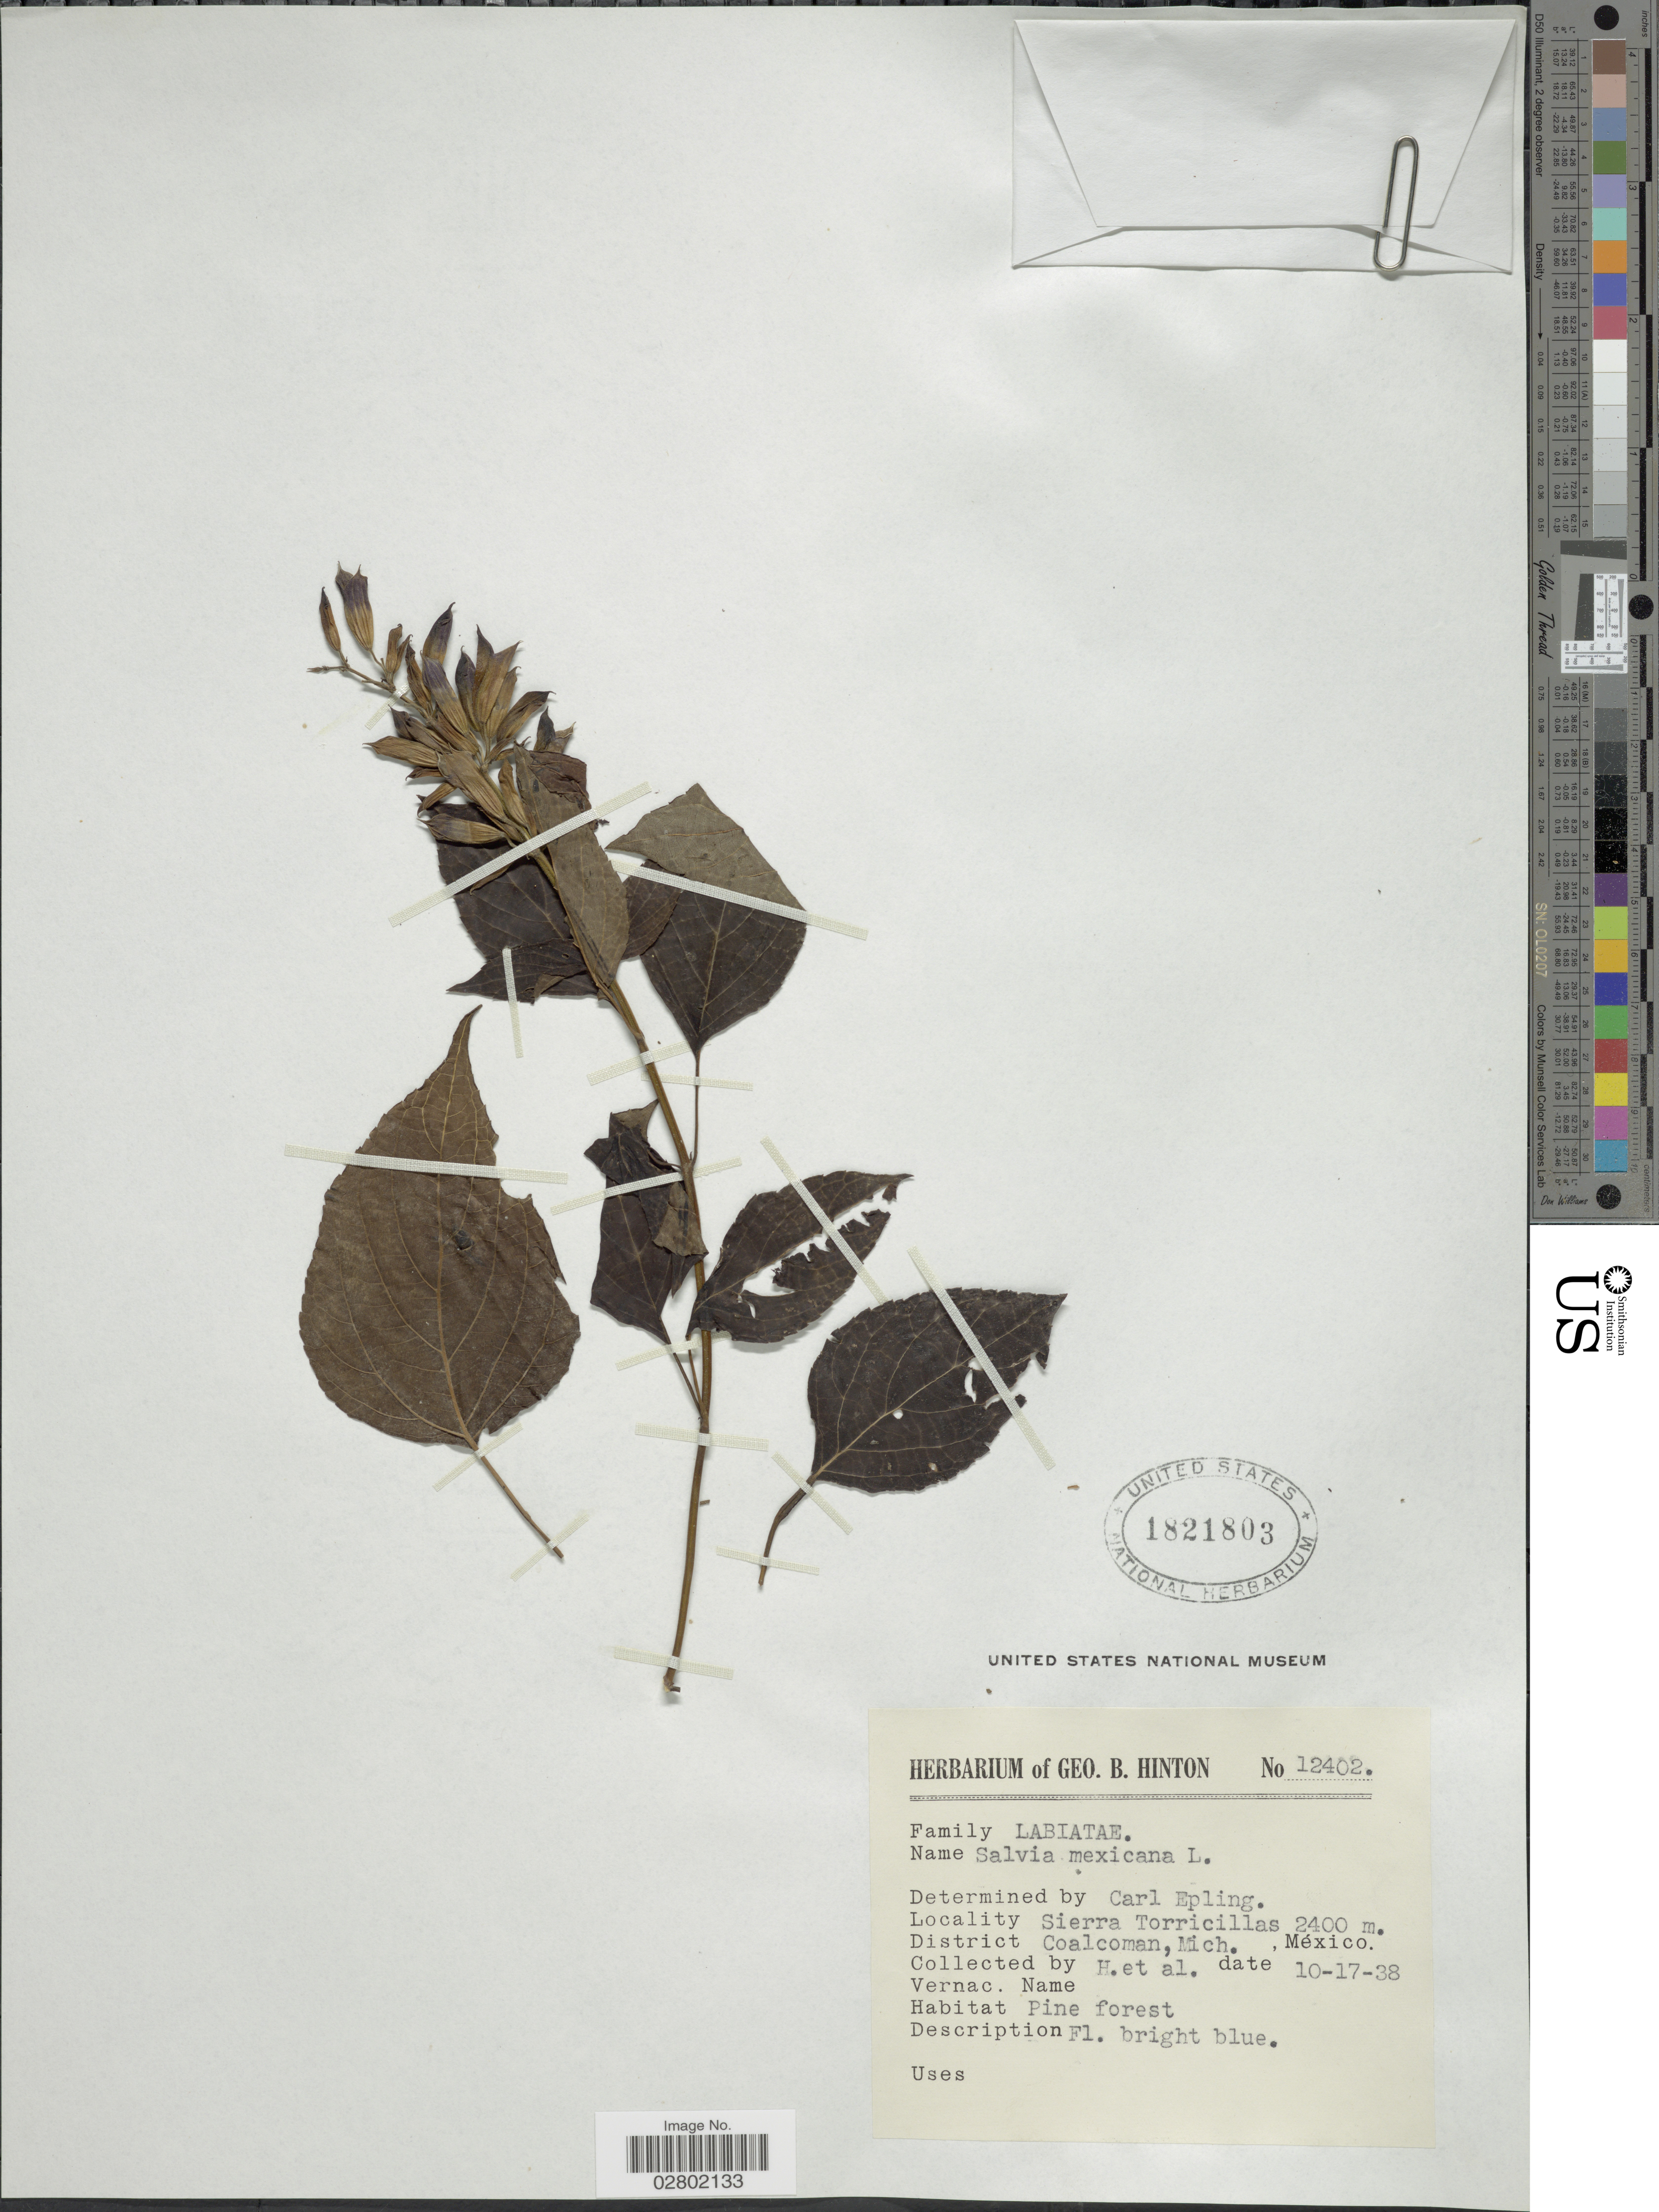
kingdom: Plantae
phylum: Tracheophyta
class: Magnoliopsida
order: Lamiales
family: Lamiaceae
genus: Salvia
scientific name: Salvia mexicana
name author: L.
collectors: G. B. Hinton & et al.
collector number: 12402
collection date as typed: Transcribed d/m/y: 17/10/38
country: Mexico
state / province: Michoacán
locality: Sierra Torricillas, District Coalcoman, Mich.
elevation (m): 2400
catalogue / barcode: US 1821803